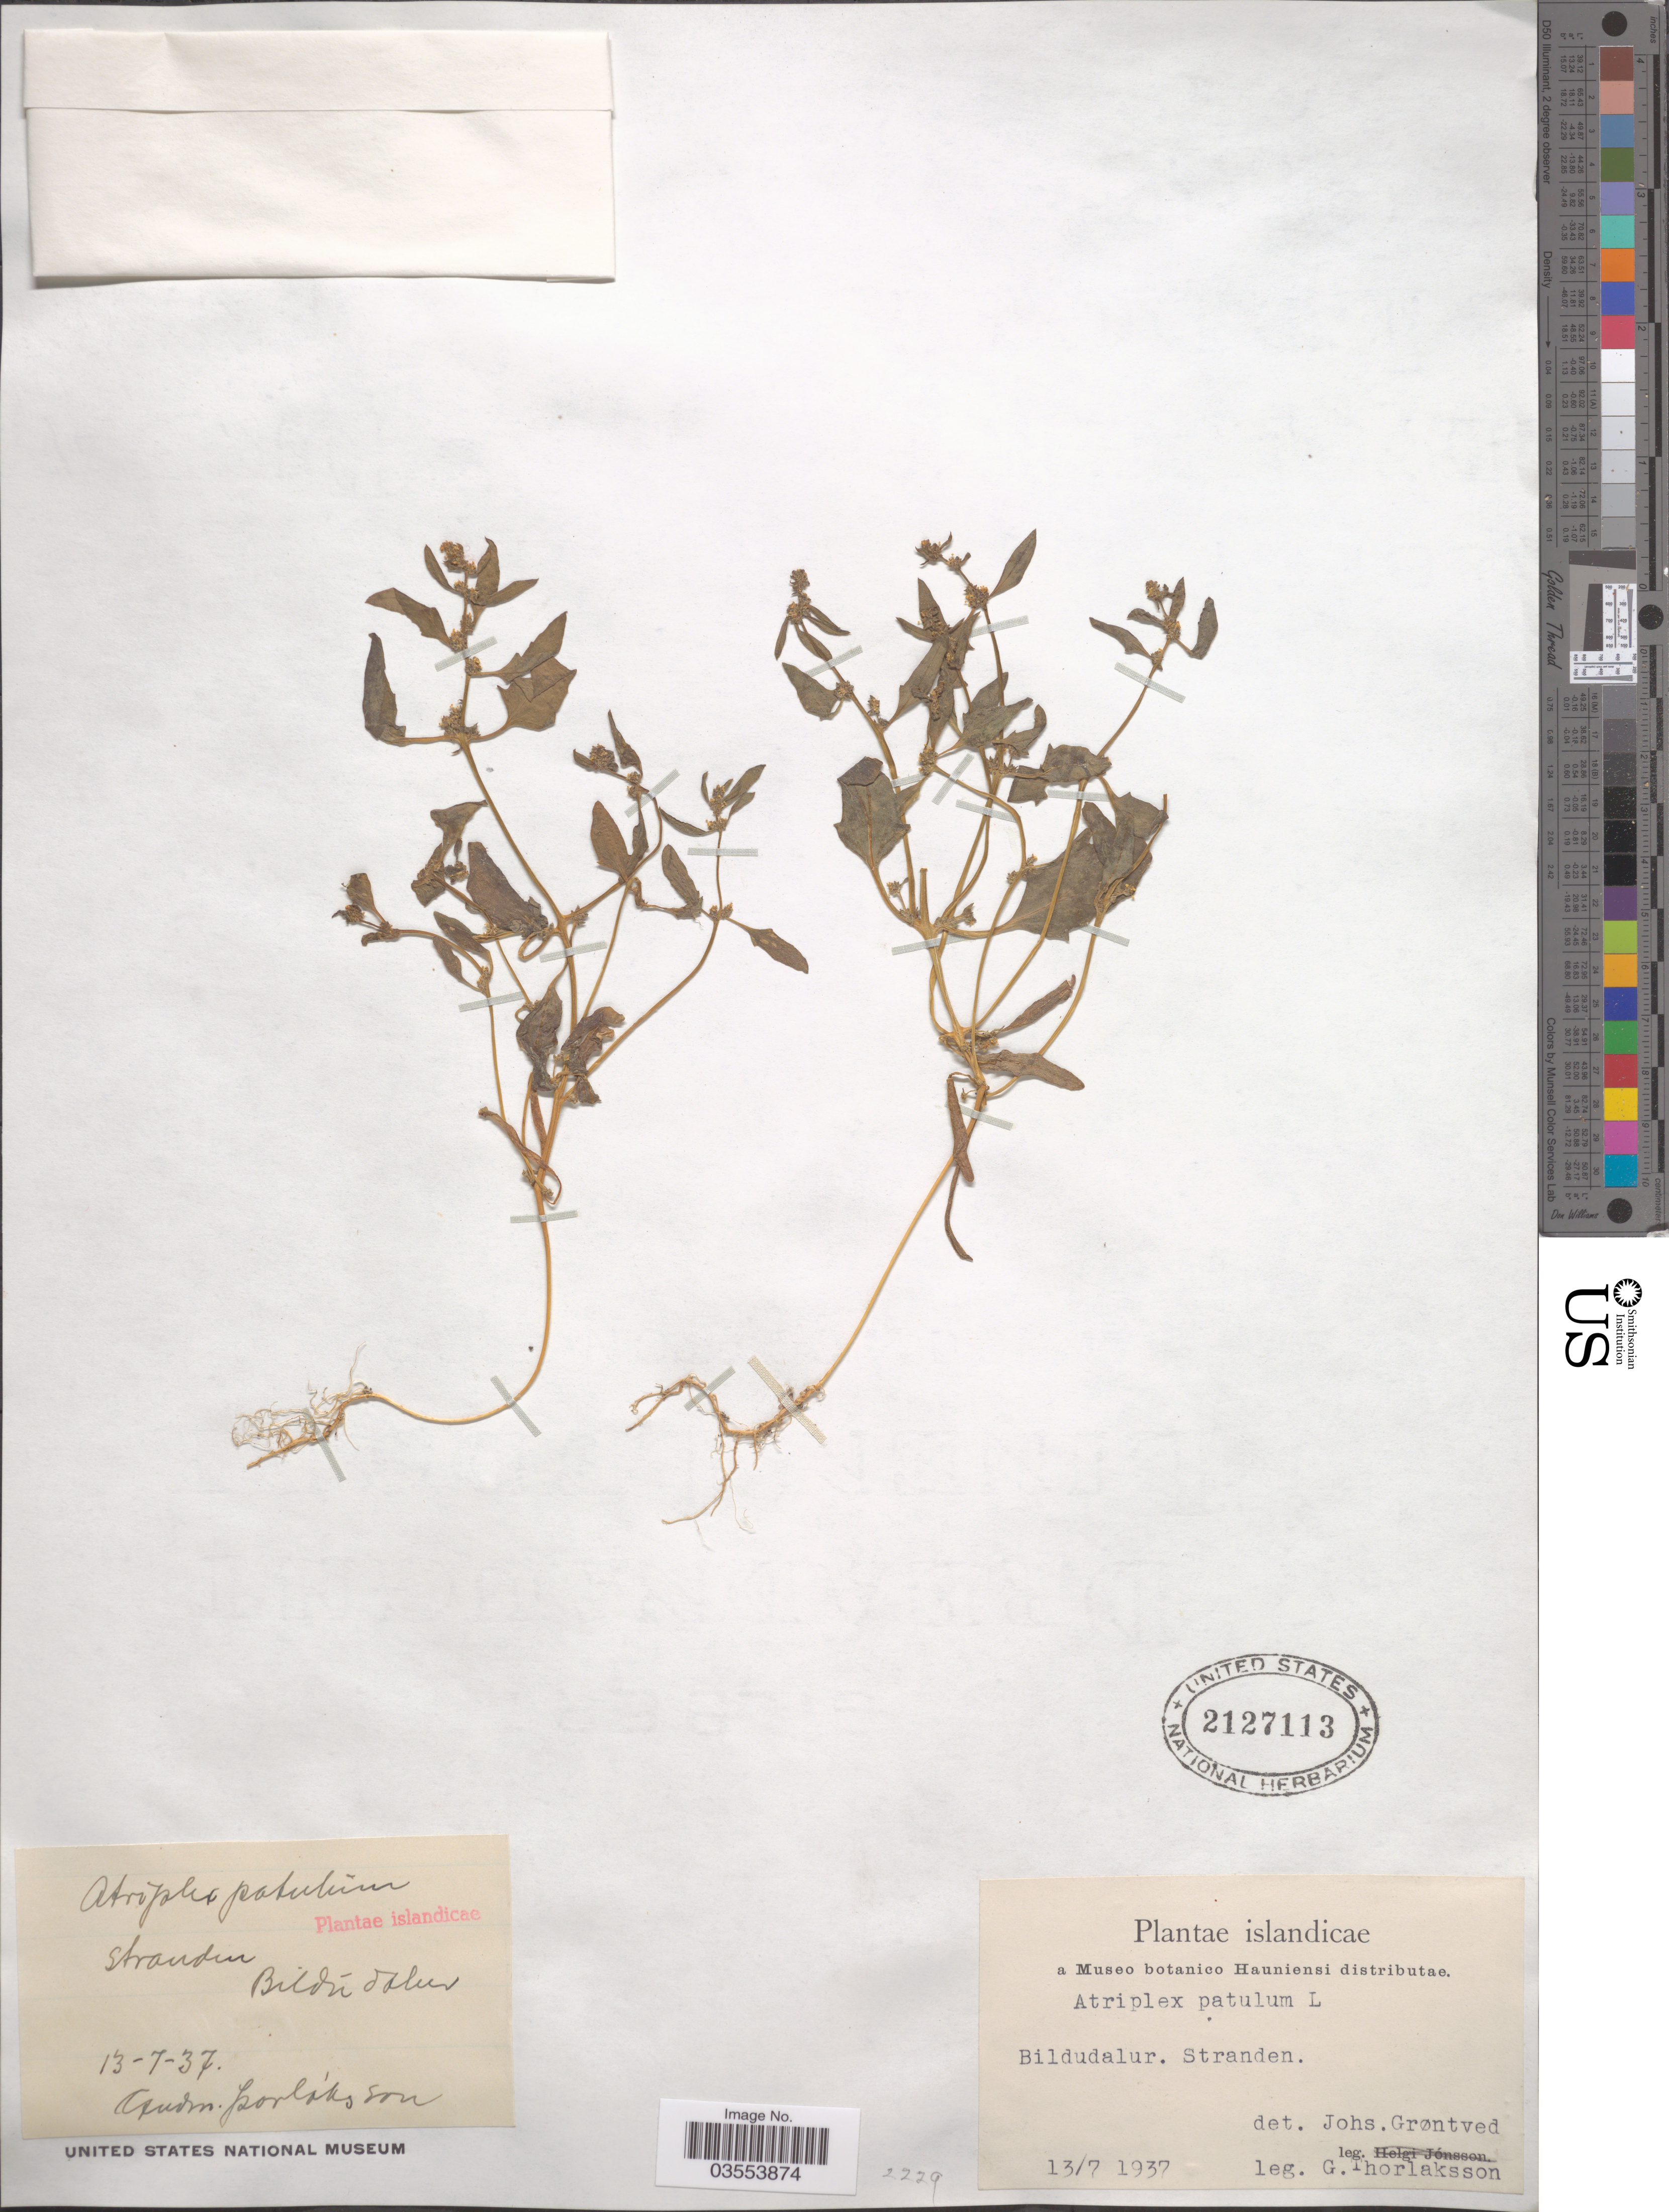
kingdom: Plantae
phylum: Tracheophyta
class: Magnoliopsida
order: Caryophyllales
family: Amaranthaceae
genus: Atriplex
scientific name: Atriplex patula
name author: L.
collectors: G. Thorlaksson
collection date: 1937-07-13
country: Iceland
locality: Bildudalur. Stranden.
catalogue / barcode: US 2127113